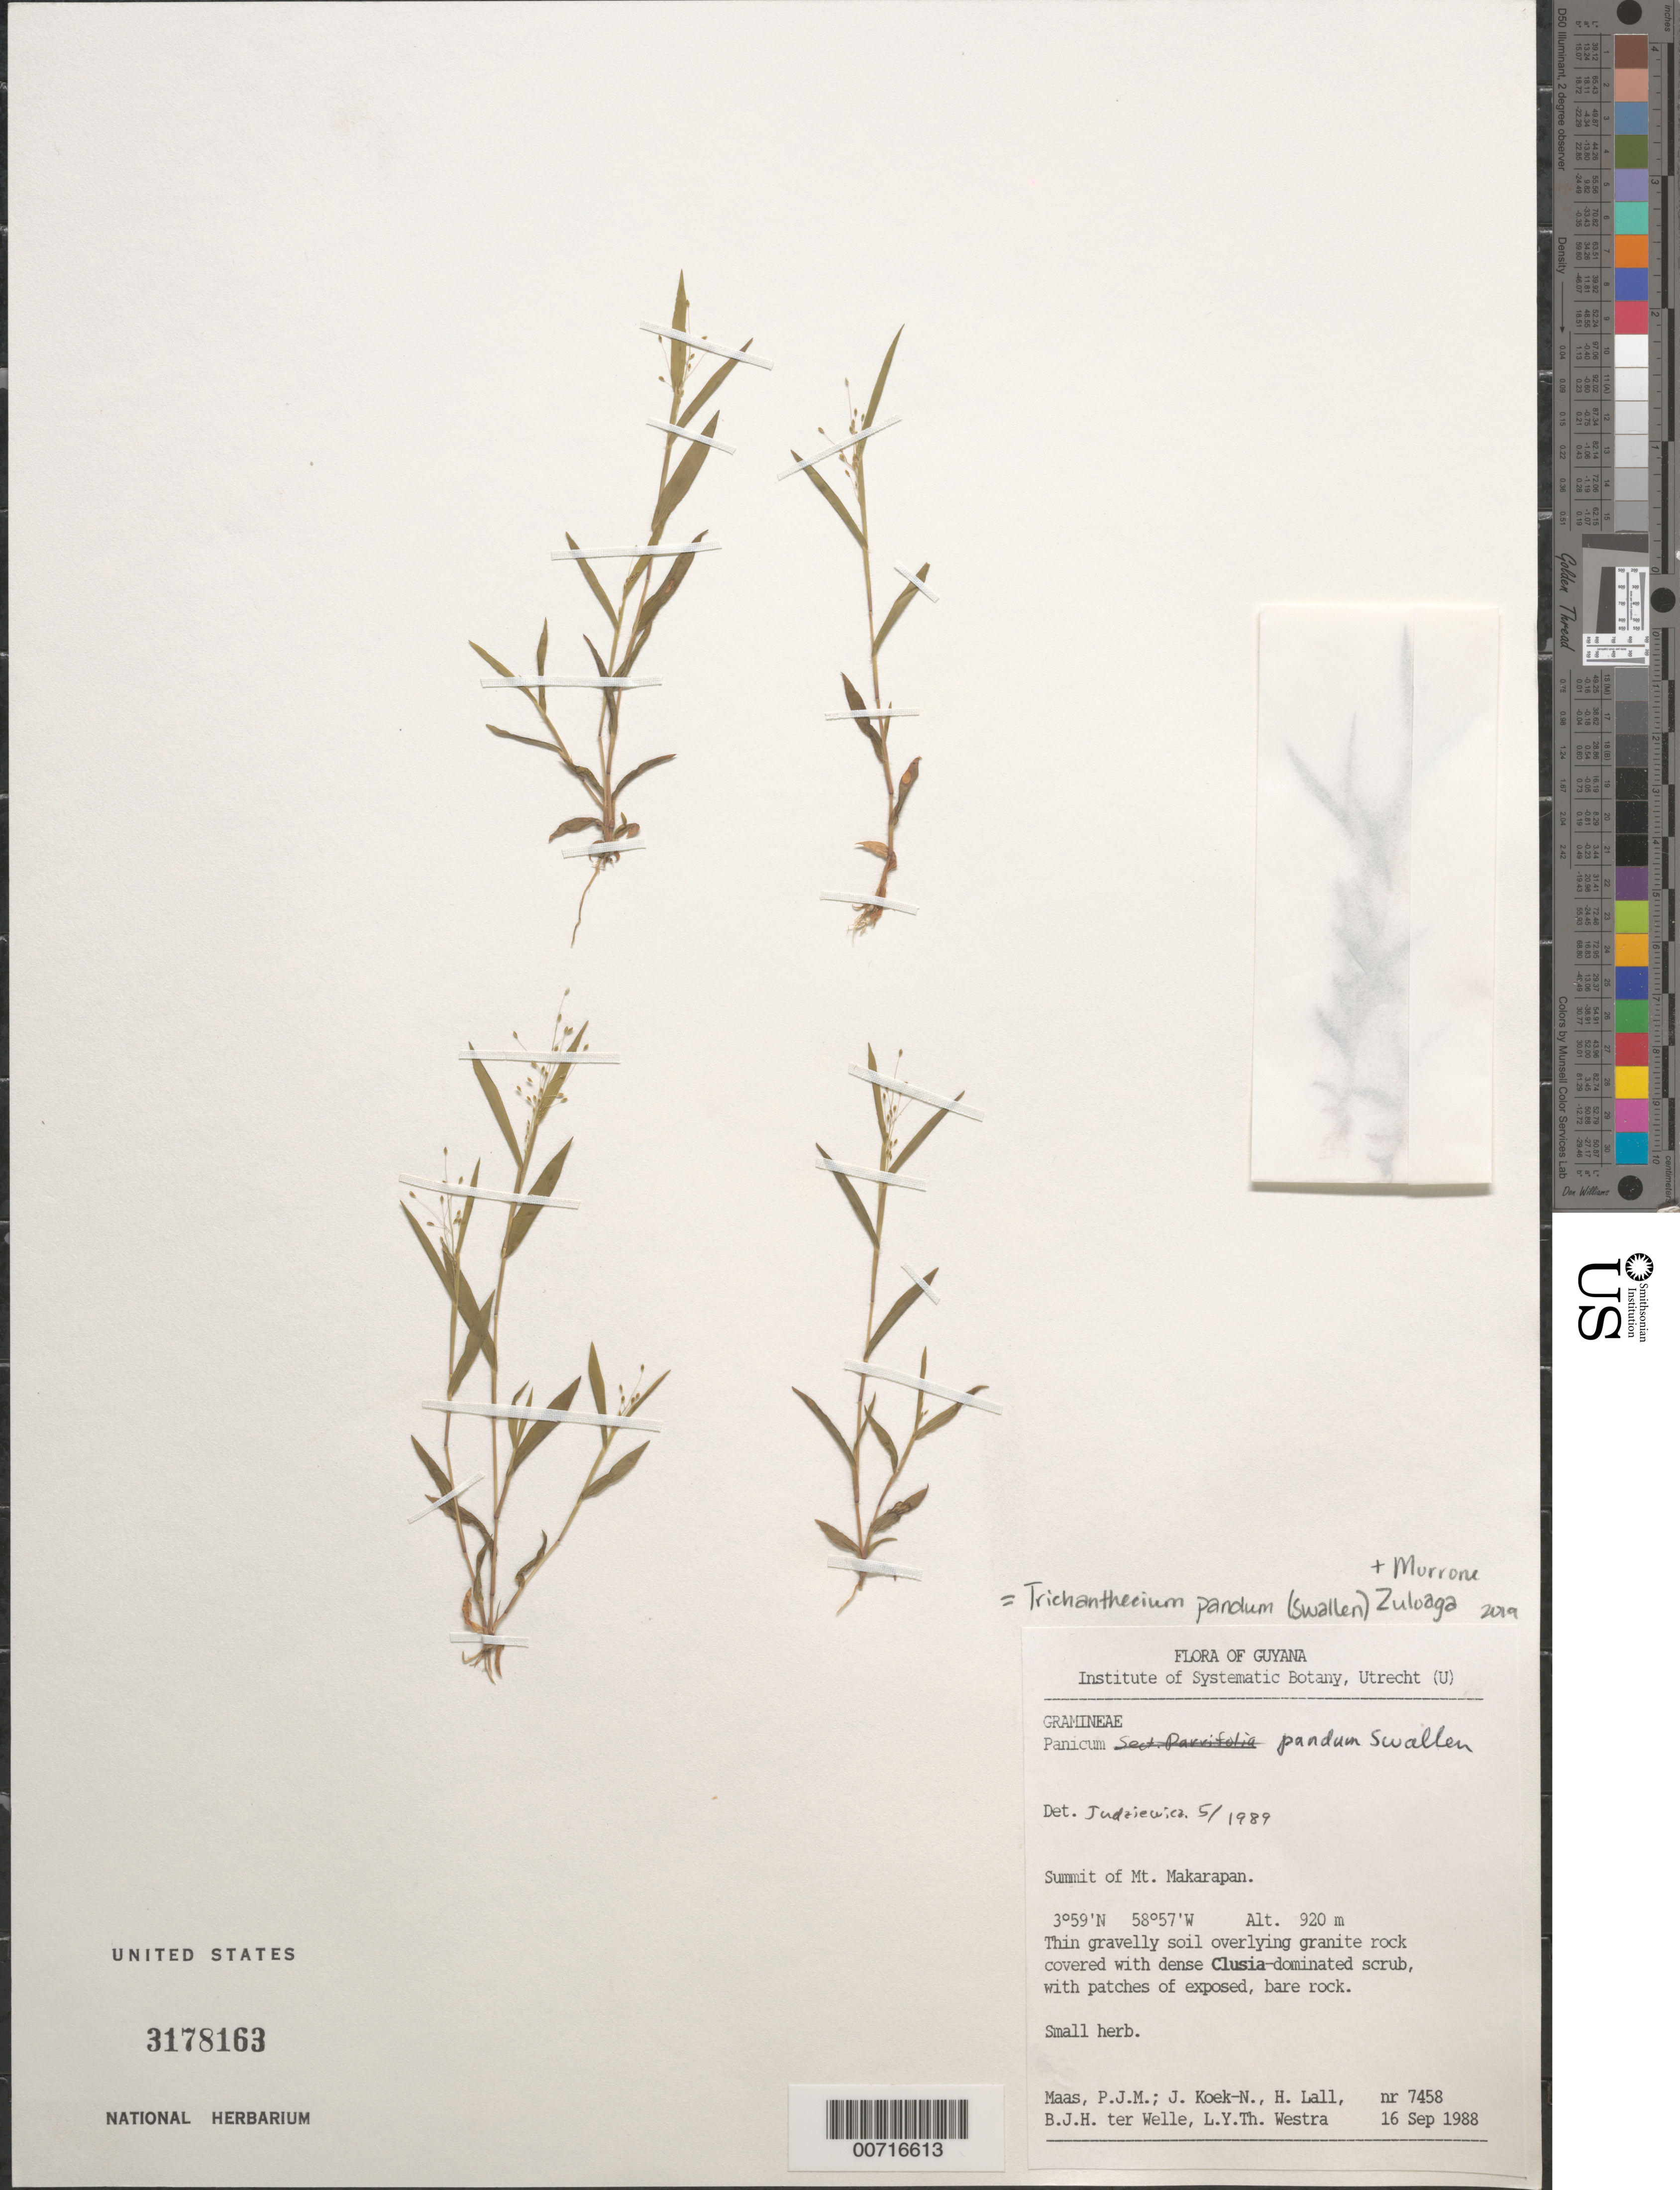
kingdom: Plantae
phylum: Tracheophyta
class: Liliopsida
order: Poales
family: Poaceae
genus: Trichanthecium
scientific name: Trichanthecium pandum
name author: (Swallen) Zuloaga & Morrone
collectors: P. Maas, J. Koek-Noorman, H. Lall, B. ter Welle & L. Y. T. Westra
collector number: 7458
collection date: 1988-09-16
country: Guyana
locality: Summit of Mt. Makarapan.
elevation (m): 920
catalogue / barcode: US 3178163